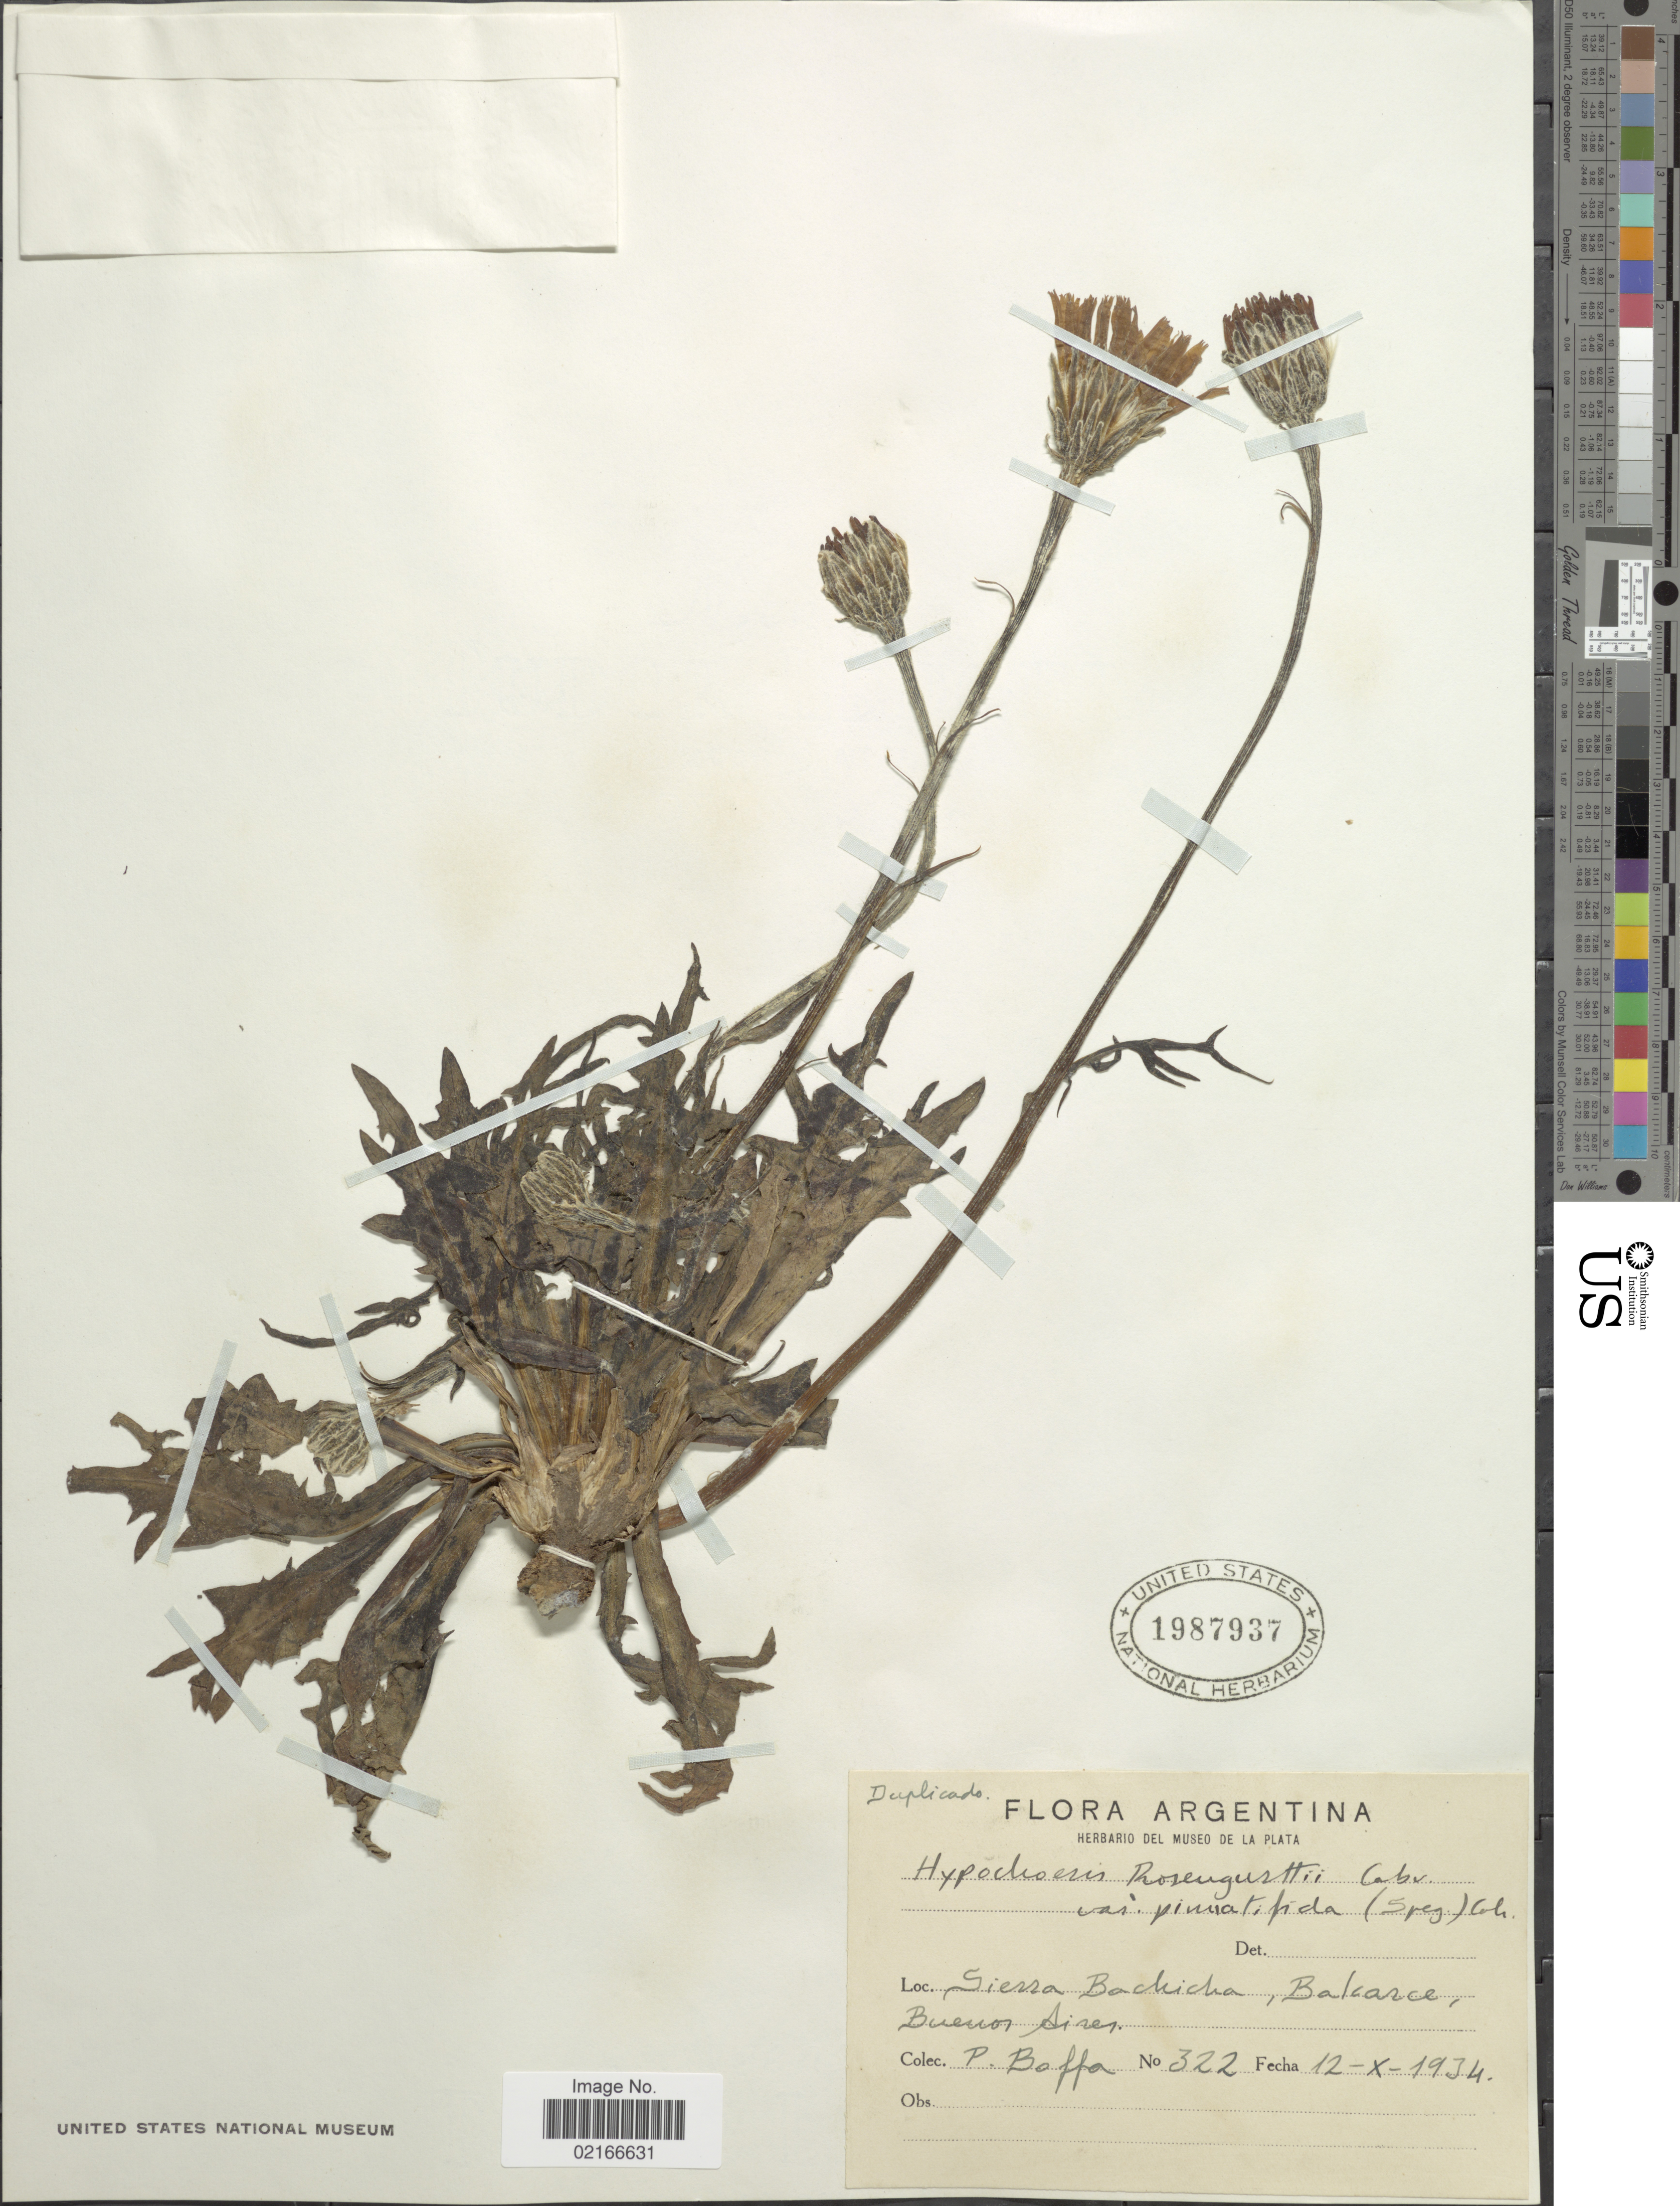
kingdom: Plantae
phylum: Tracheophyta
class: Magnoliopsida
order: Asterales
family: Asteraceae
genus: Hypochaeris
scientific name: Hypochaeris neopinnatifida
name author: Azevêdo-Gonç. & Matzenb.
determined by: Mailhos, Ary, (MVFA), Universidad de la Republica (URUGUAY)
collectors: P. Boffa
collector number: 322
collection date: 1934-10-12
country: Argentina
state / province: Buenos Aires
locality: Sierra Bachicha, Balcarce.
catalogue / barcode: US 1987937